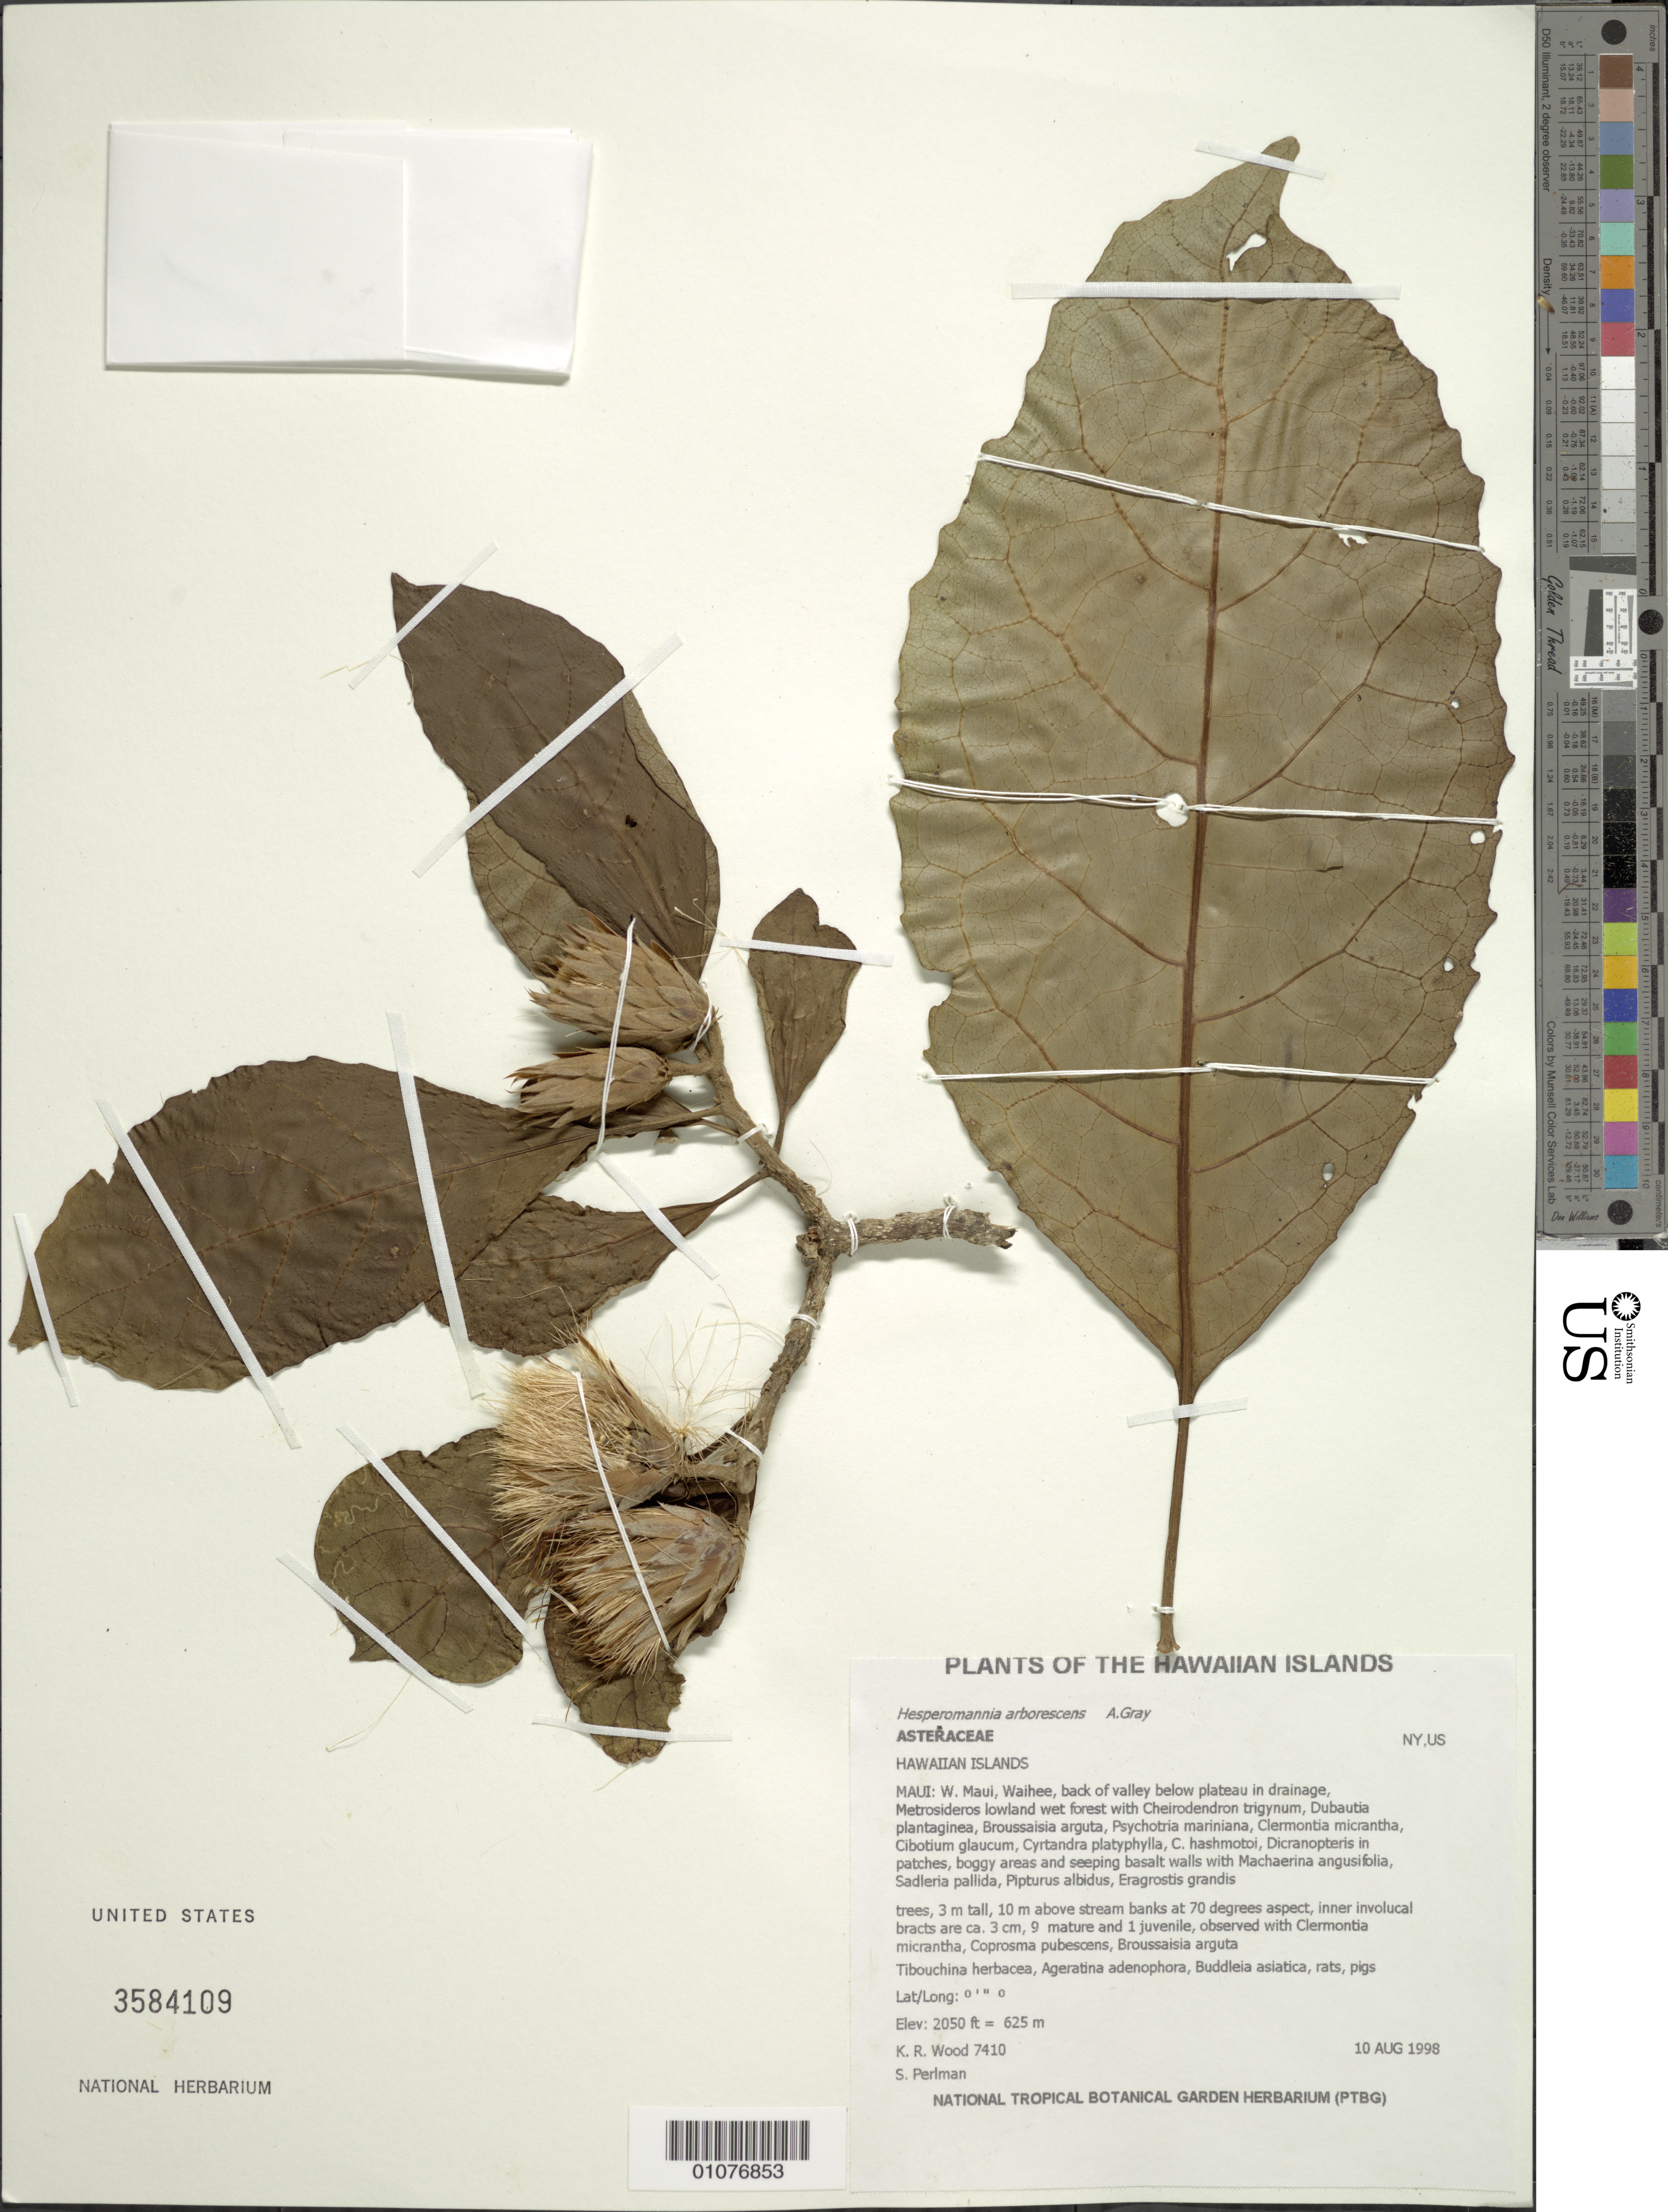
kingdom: Plantae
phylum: Tracheophyta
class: Magnoliopsida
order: Asterales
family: Asteraceae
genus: Hesperomannia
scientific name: Hesperomannia arborescens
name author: A. Gray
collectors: K. R. Wood & S. P. Perlman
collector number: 7410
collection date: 1998-08-10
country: United States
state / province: Hawaii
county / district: Maui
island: Maui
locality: W Maui, Waihee, back of valley below plateau in drainage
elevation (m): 625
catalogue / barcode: US 3584109